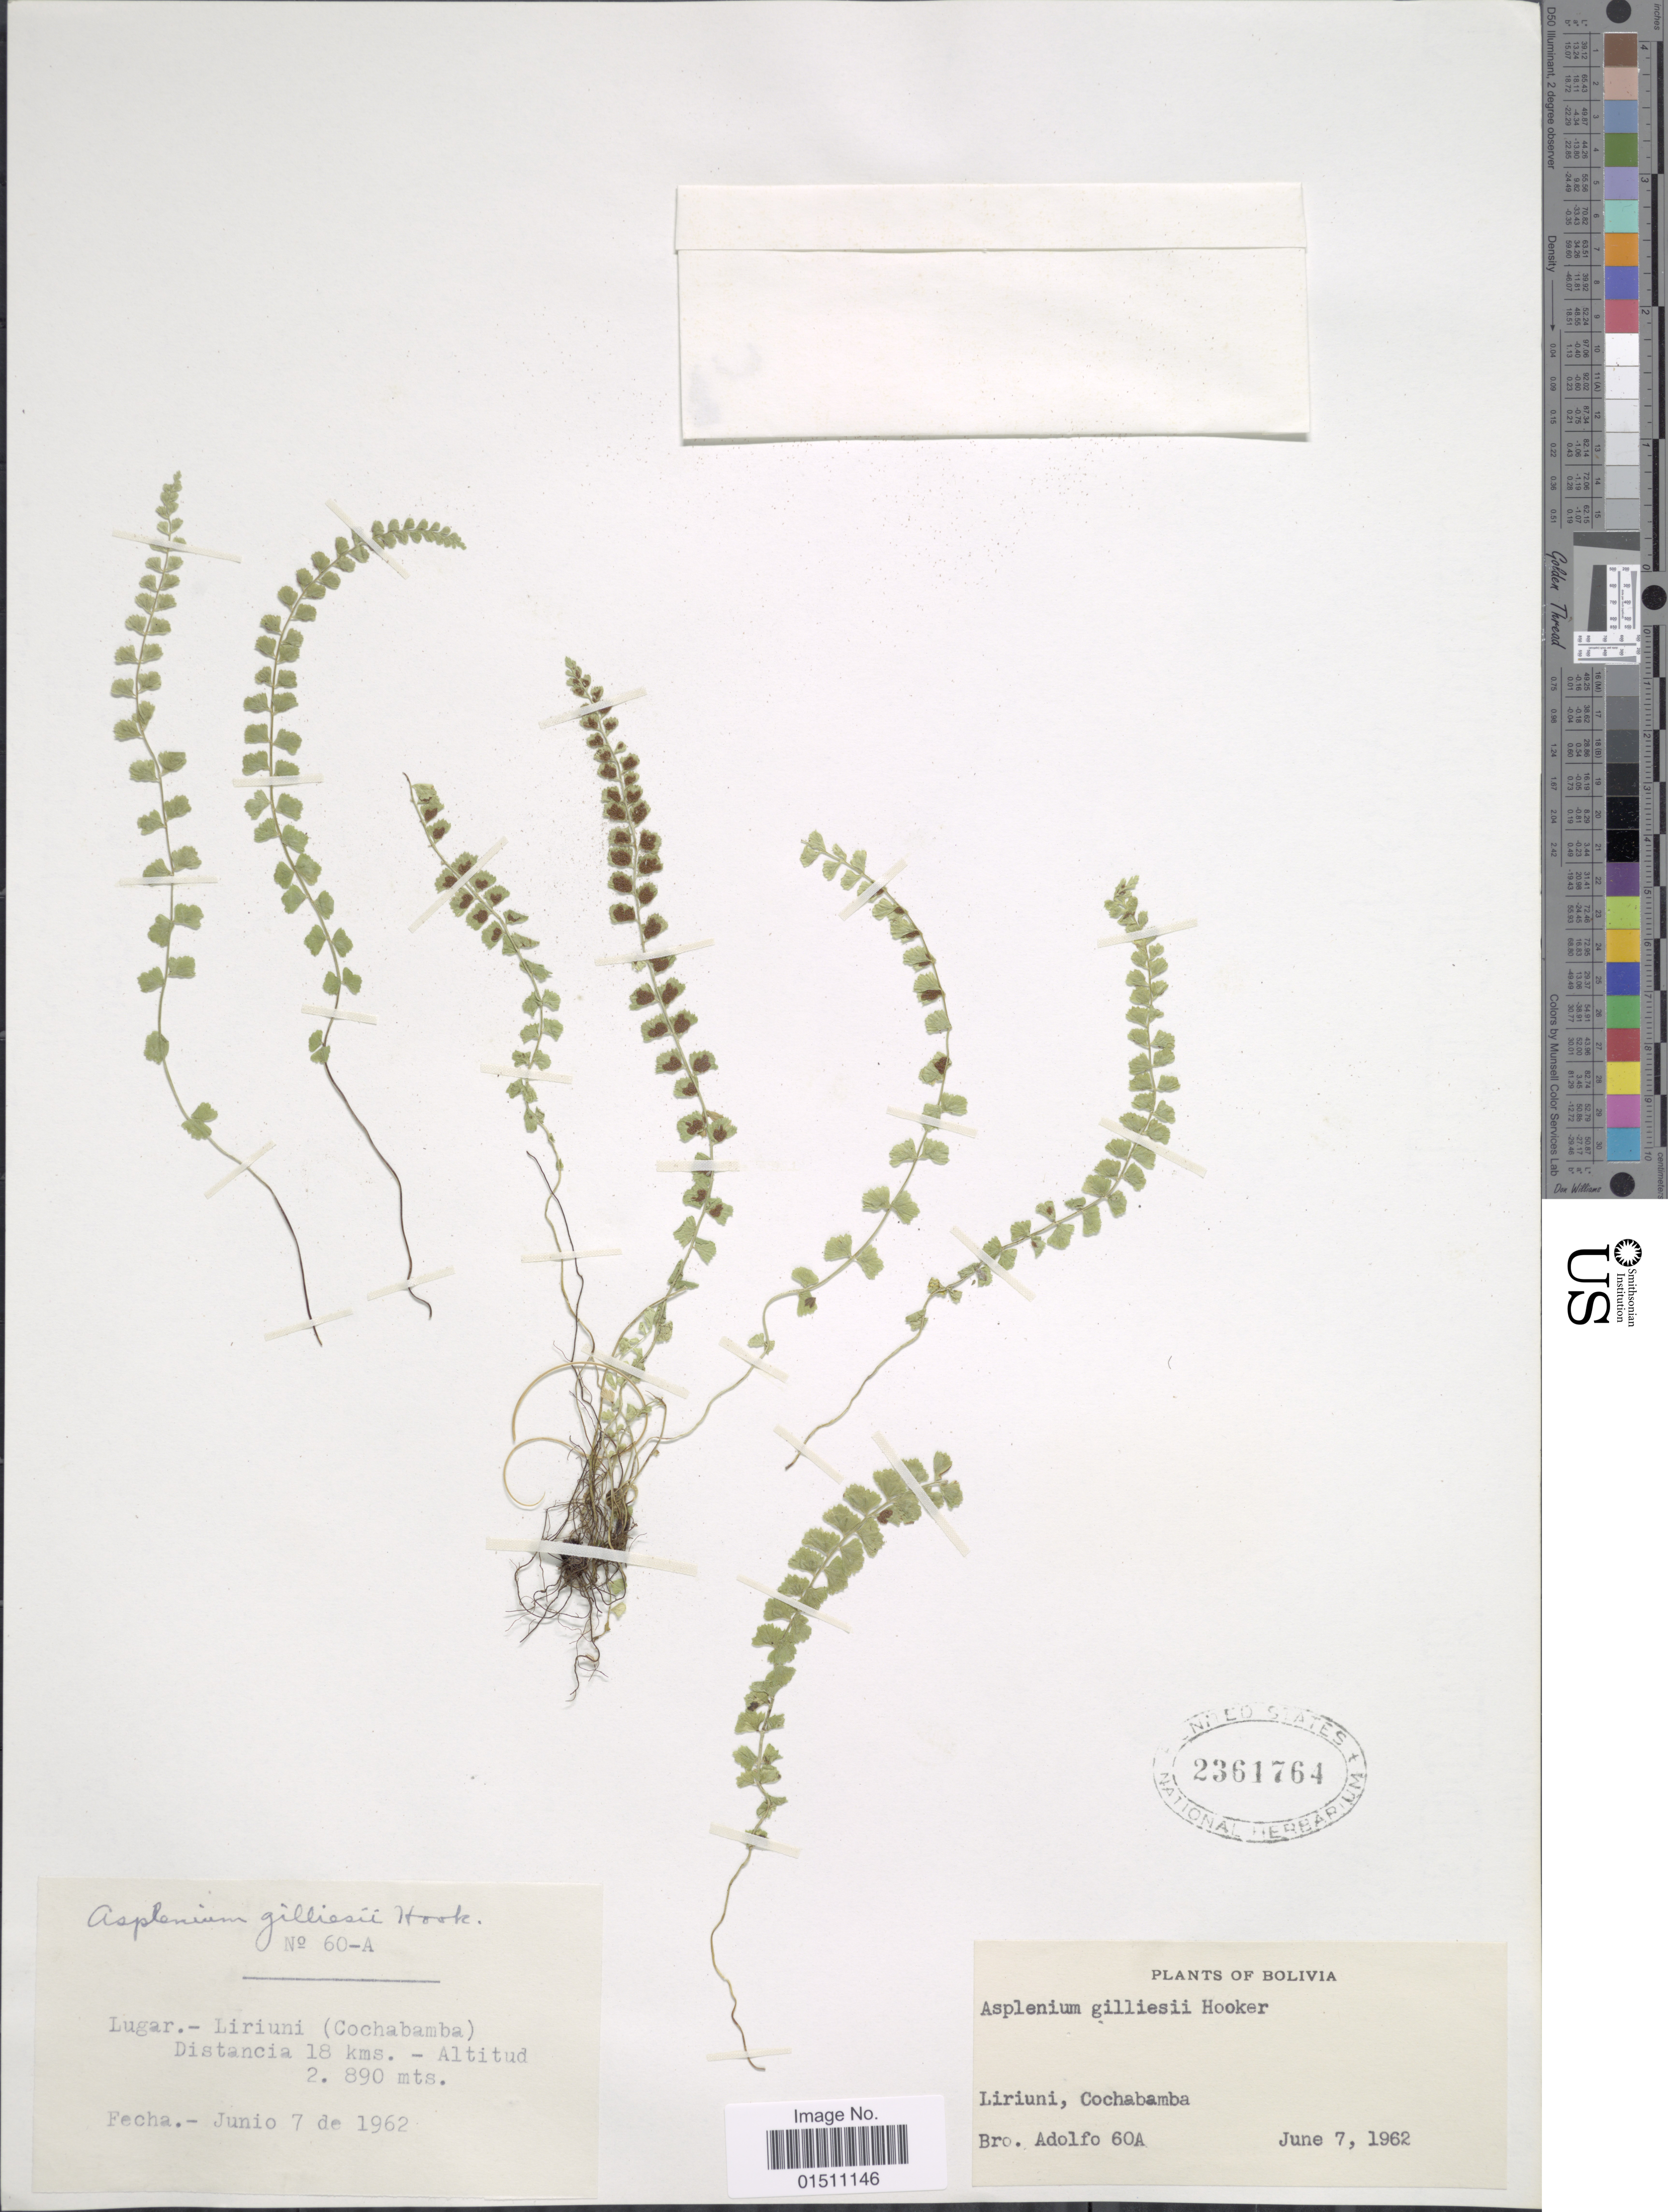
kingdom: Plantae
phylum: Tracheophyta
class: Polypodiopsida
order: Polypodiales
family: Aspleniaceae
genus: Asplenium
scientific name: Asplenium gilliesii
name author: Hook.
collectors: Bro. Adolfo M.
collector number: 60A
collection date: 1962-06-07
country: Bolivia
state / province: Cochabamba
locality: Bolivia, Lugar. - Liriuni, Cochabamba, Distancia 18 kms.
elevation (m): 2890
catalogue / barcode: US 2361764